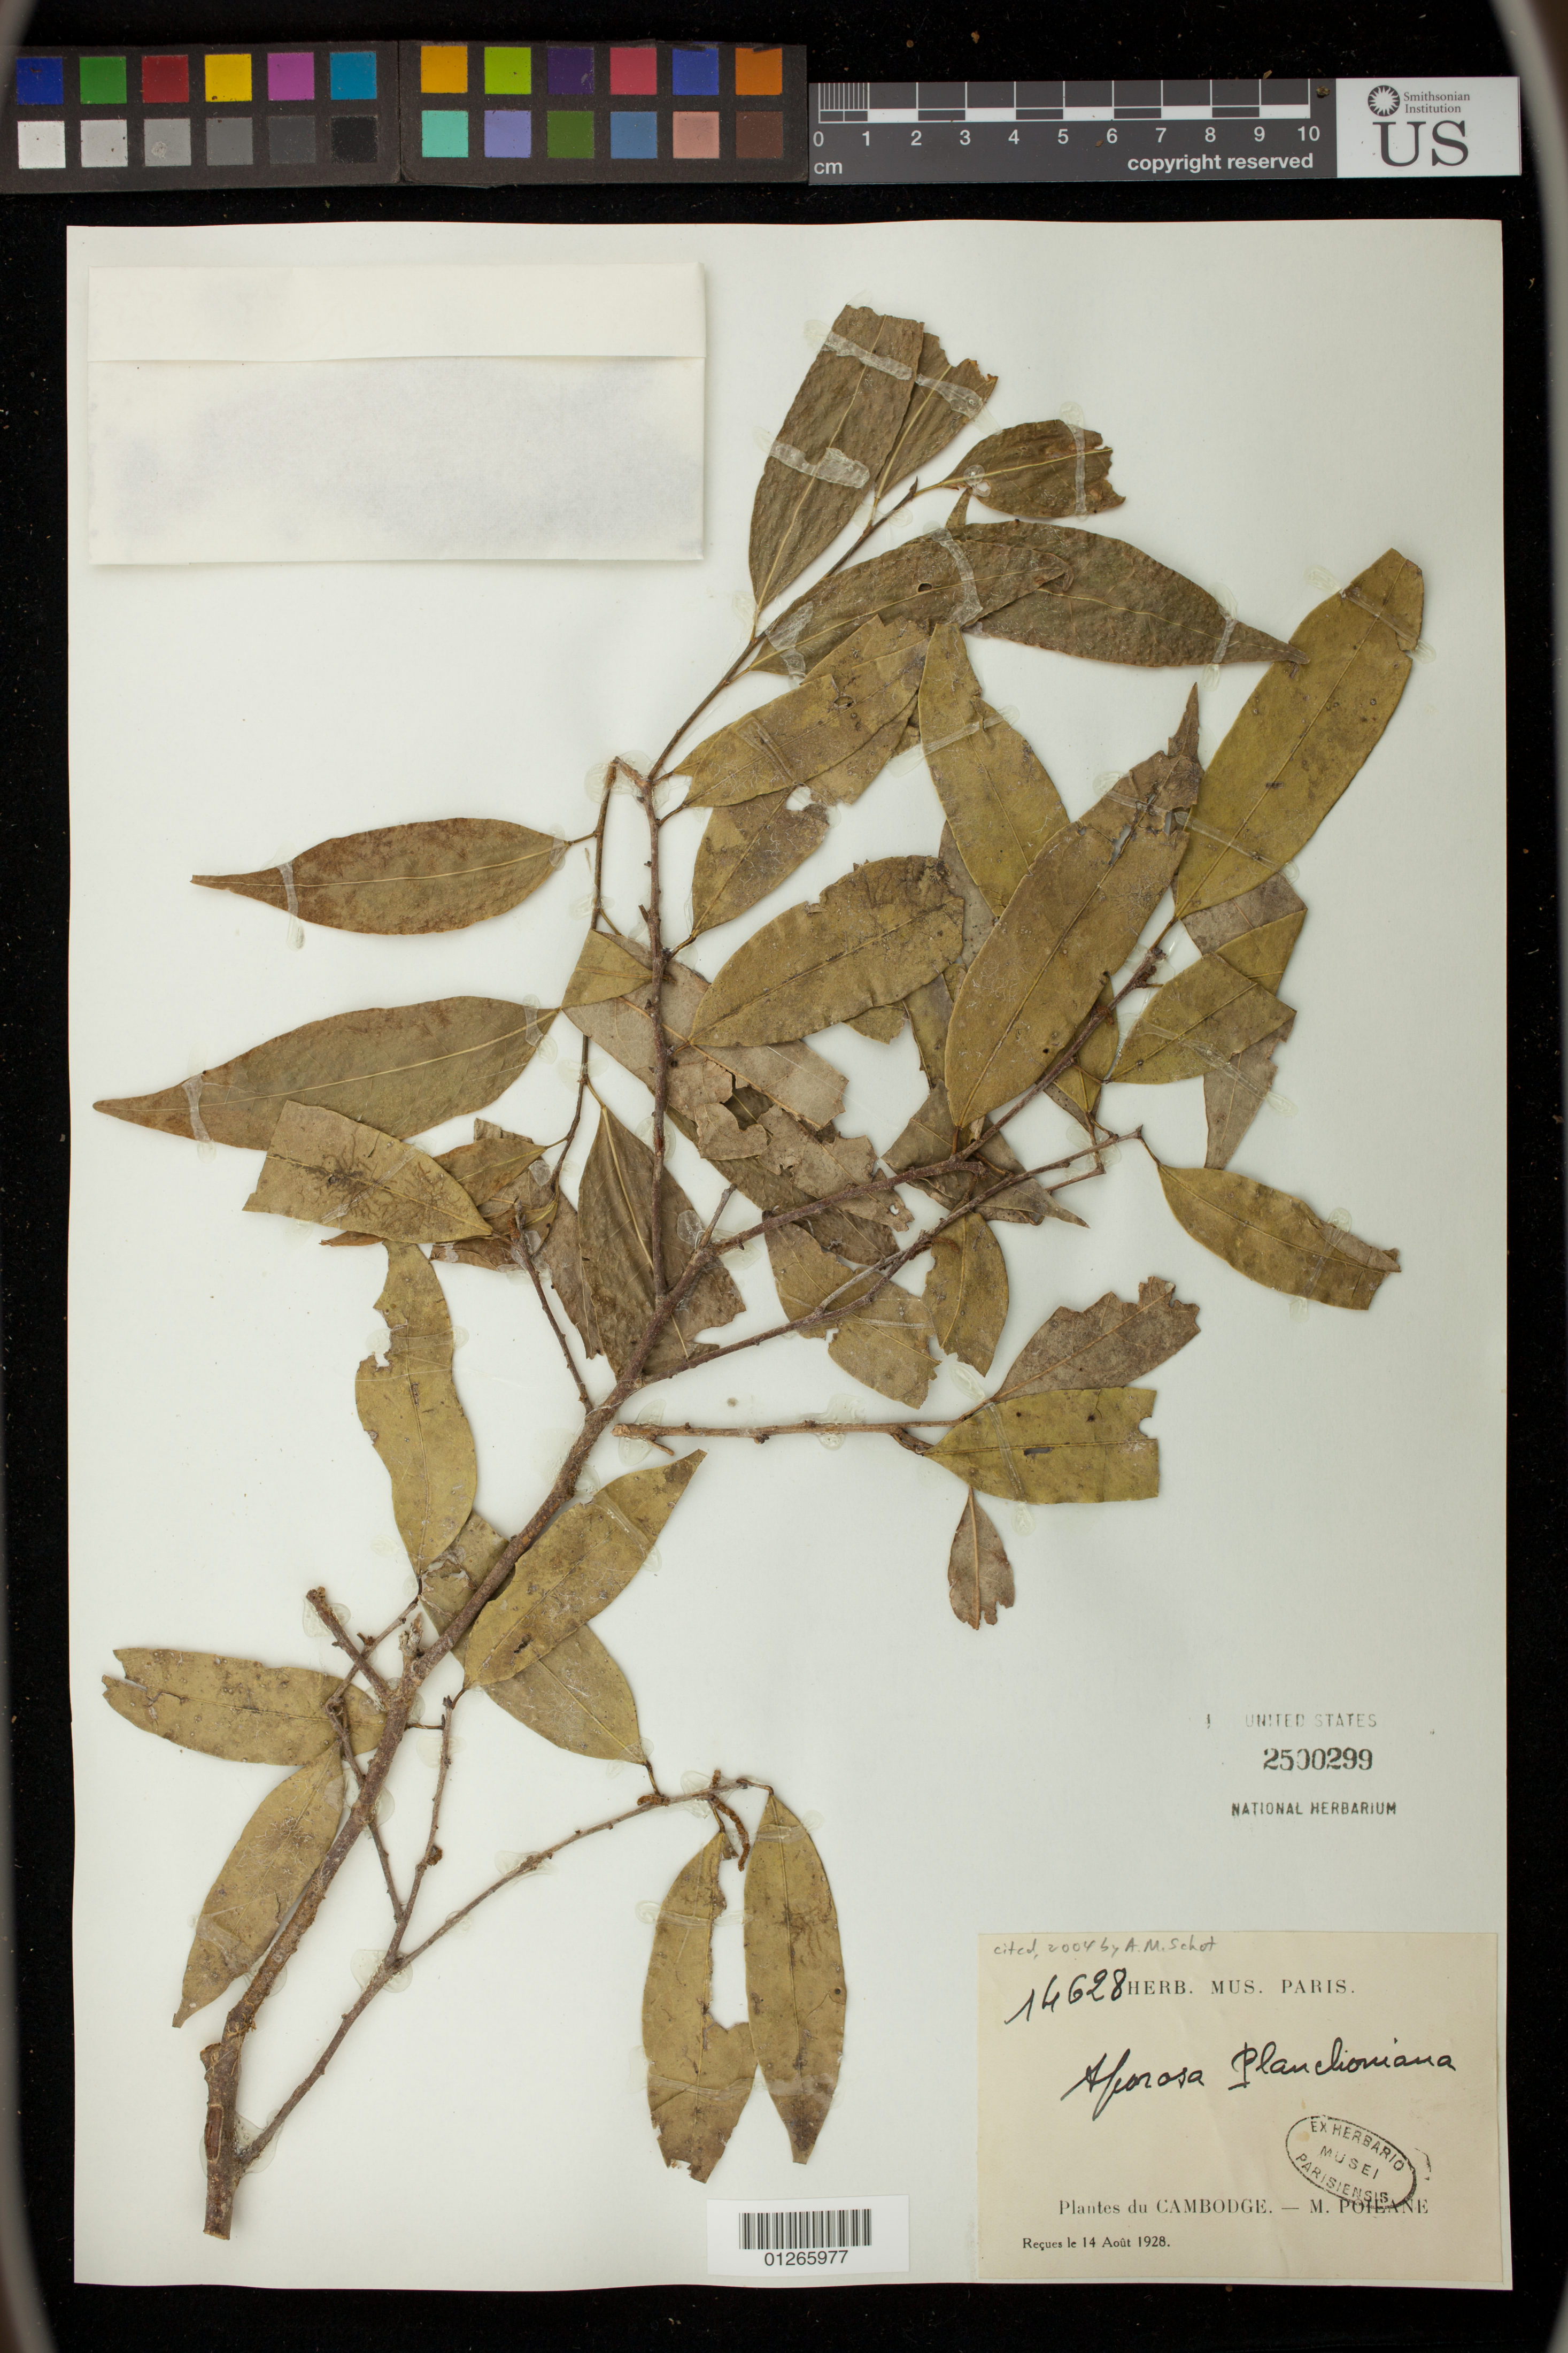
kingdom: Plantae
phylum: Tracheophyta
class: Magnoliopsida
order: Malpighiales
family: Phyllanthaceae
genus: Aporosa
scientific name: Aporosa planchoniana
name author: Baill. ex Müll. Arg.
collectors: M. Poilane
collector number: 14628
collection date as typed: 14 Aug 1928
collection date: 1928-08-14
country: Cambodia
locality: Nord de Kampot.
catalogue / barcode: US 2500299